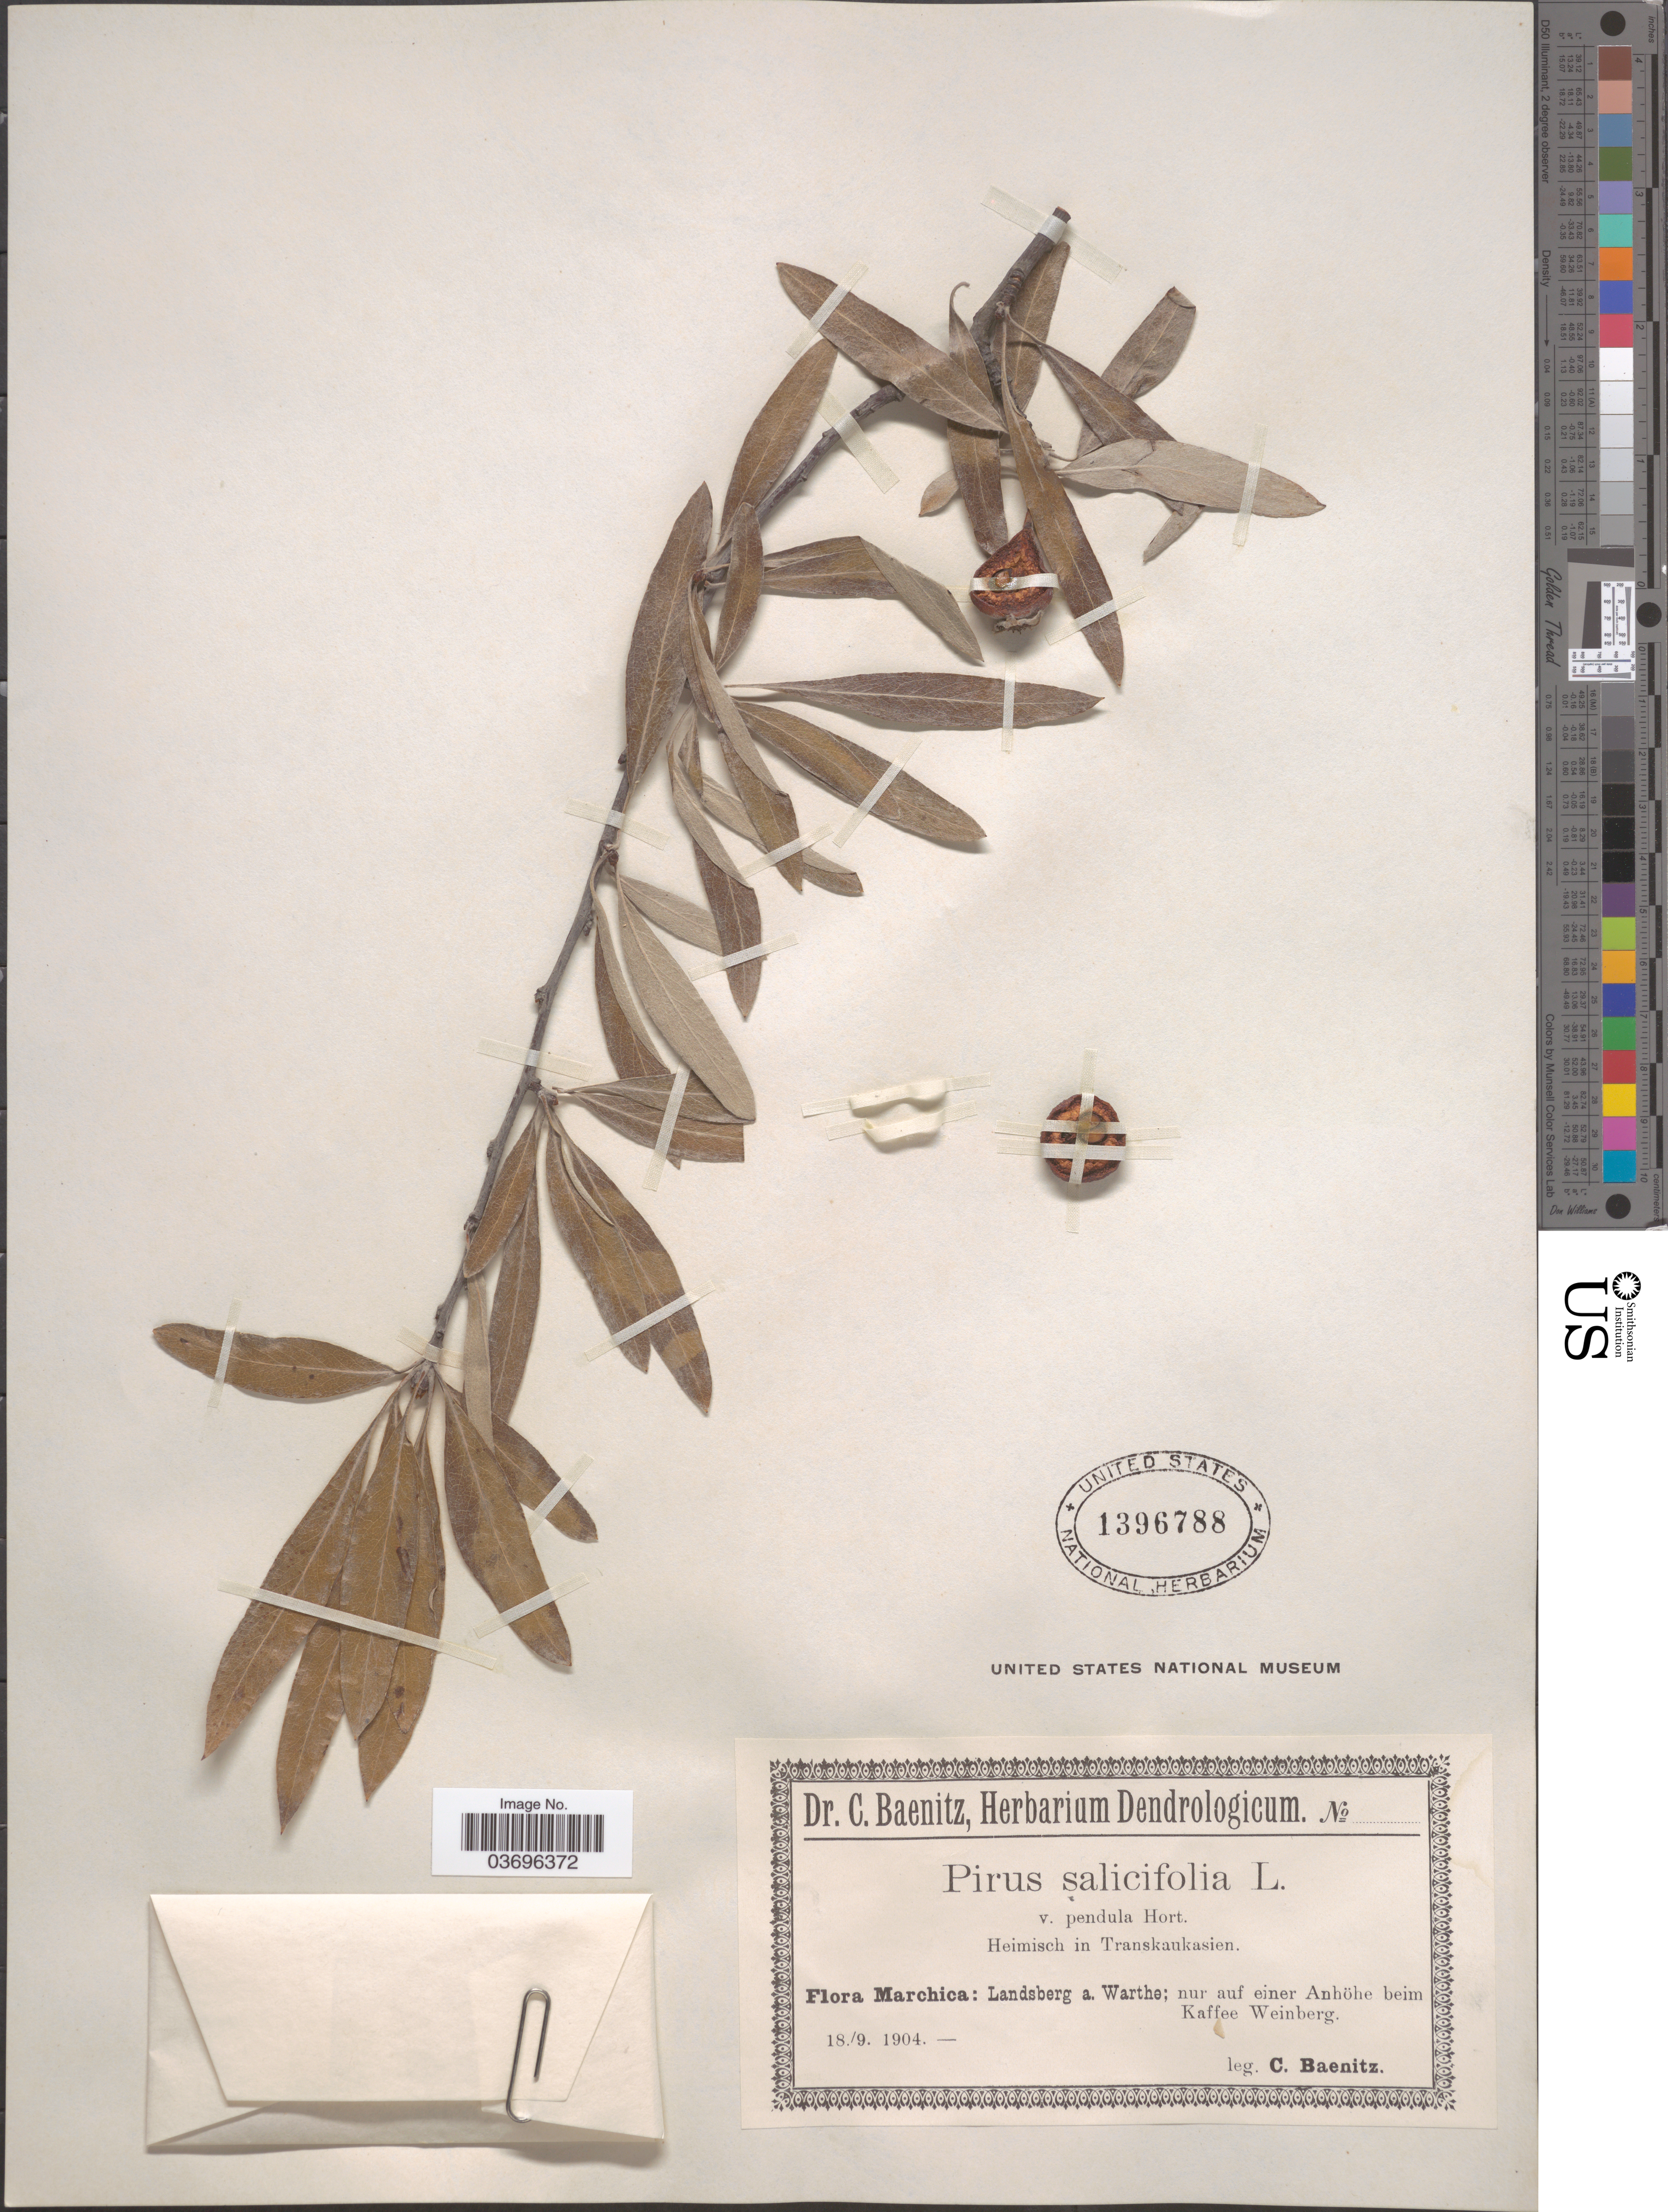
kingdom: Plantae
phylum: Tracheophyta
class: Magnoliopsida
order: Rosales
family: Rosaceae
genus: Pyrus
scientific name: Pyrus salicifolia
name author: Pall.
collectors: C. G. Baenitz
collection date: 1904-09-18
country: Germany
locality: Flora Marchica: Landsberg a. Warthe; nur auf einer Anhöhe beim Kaffee Weinberg.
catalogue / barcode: US 1396788